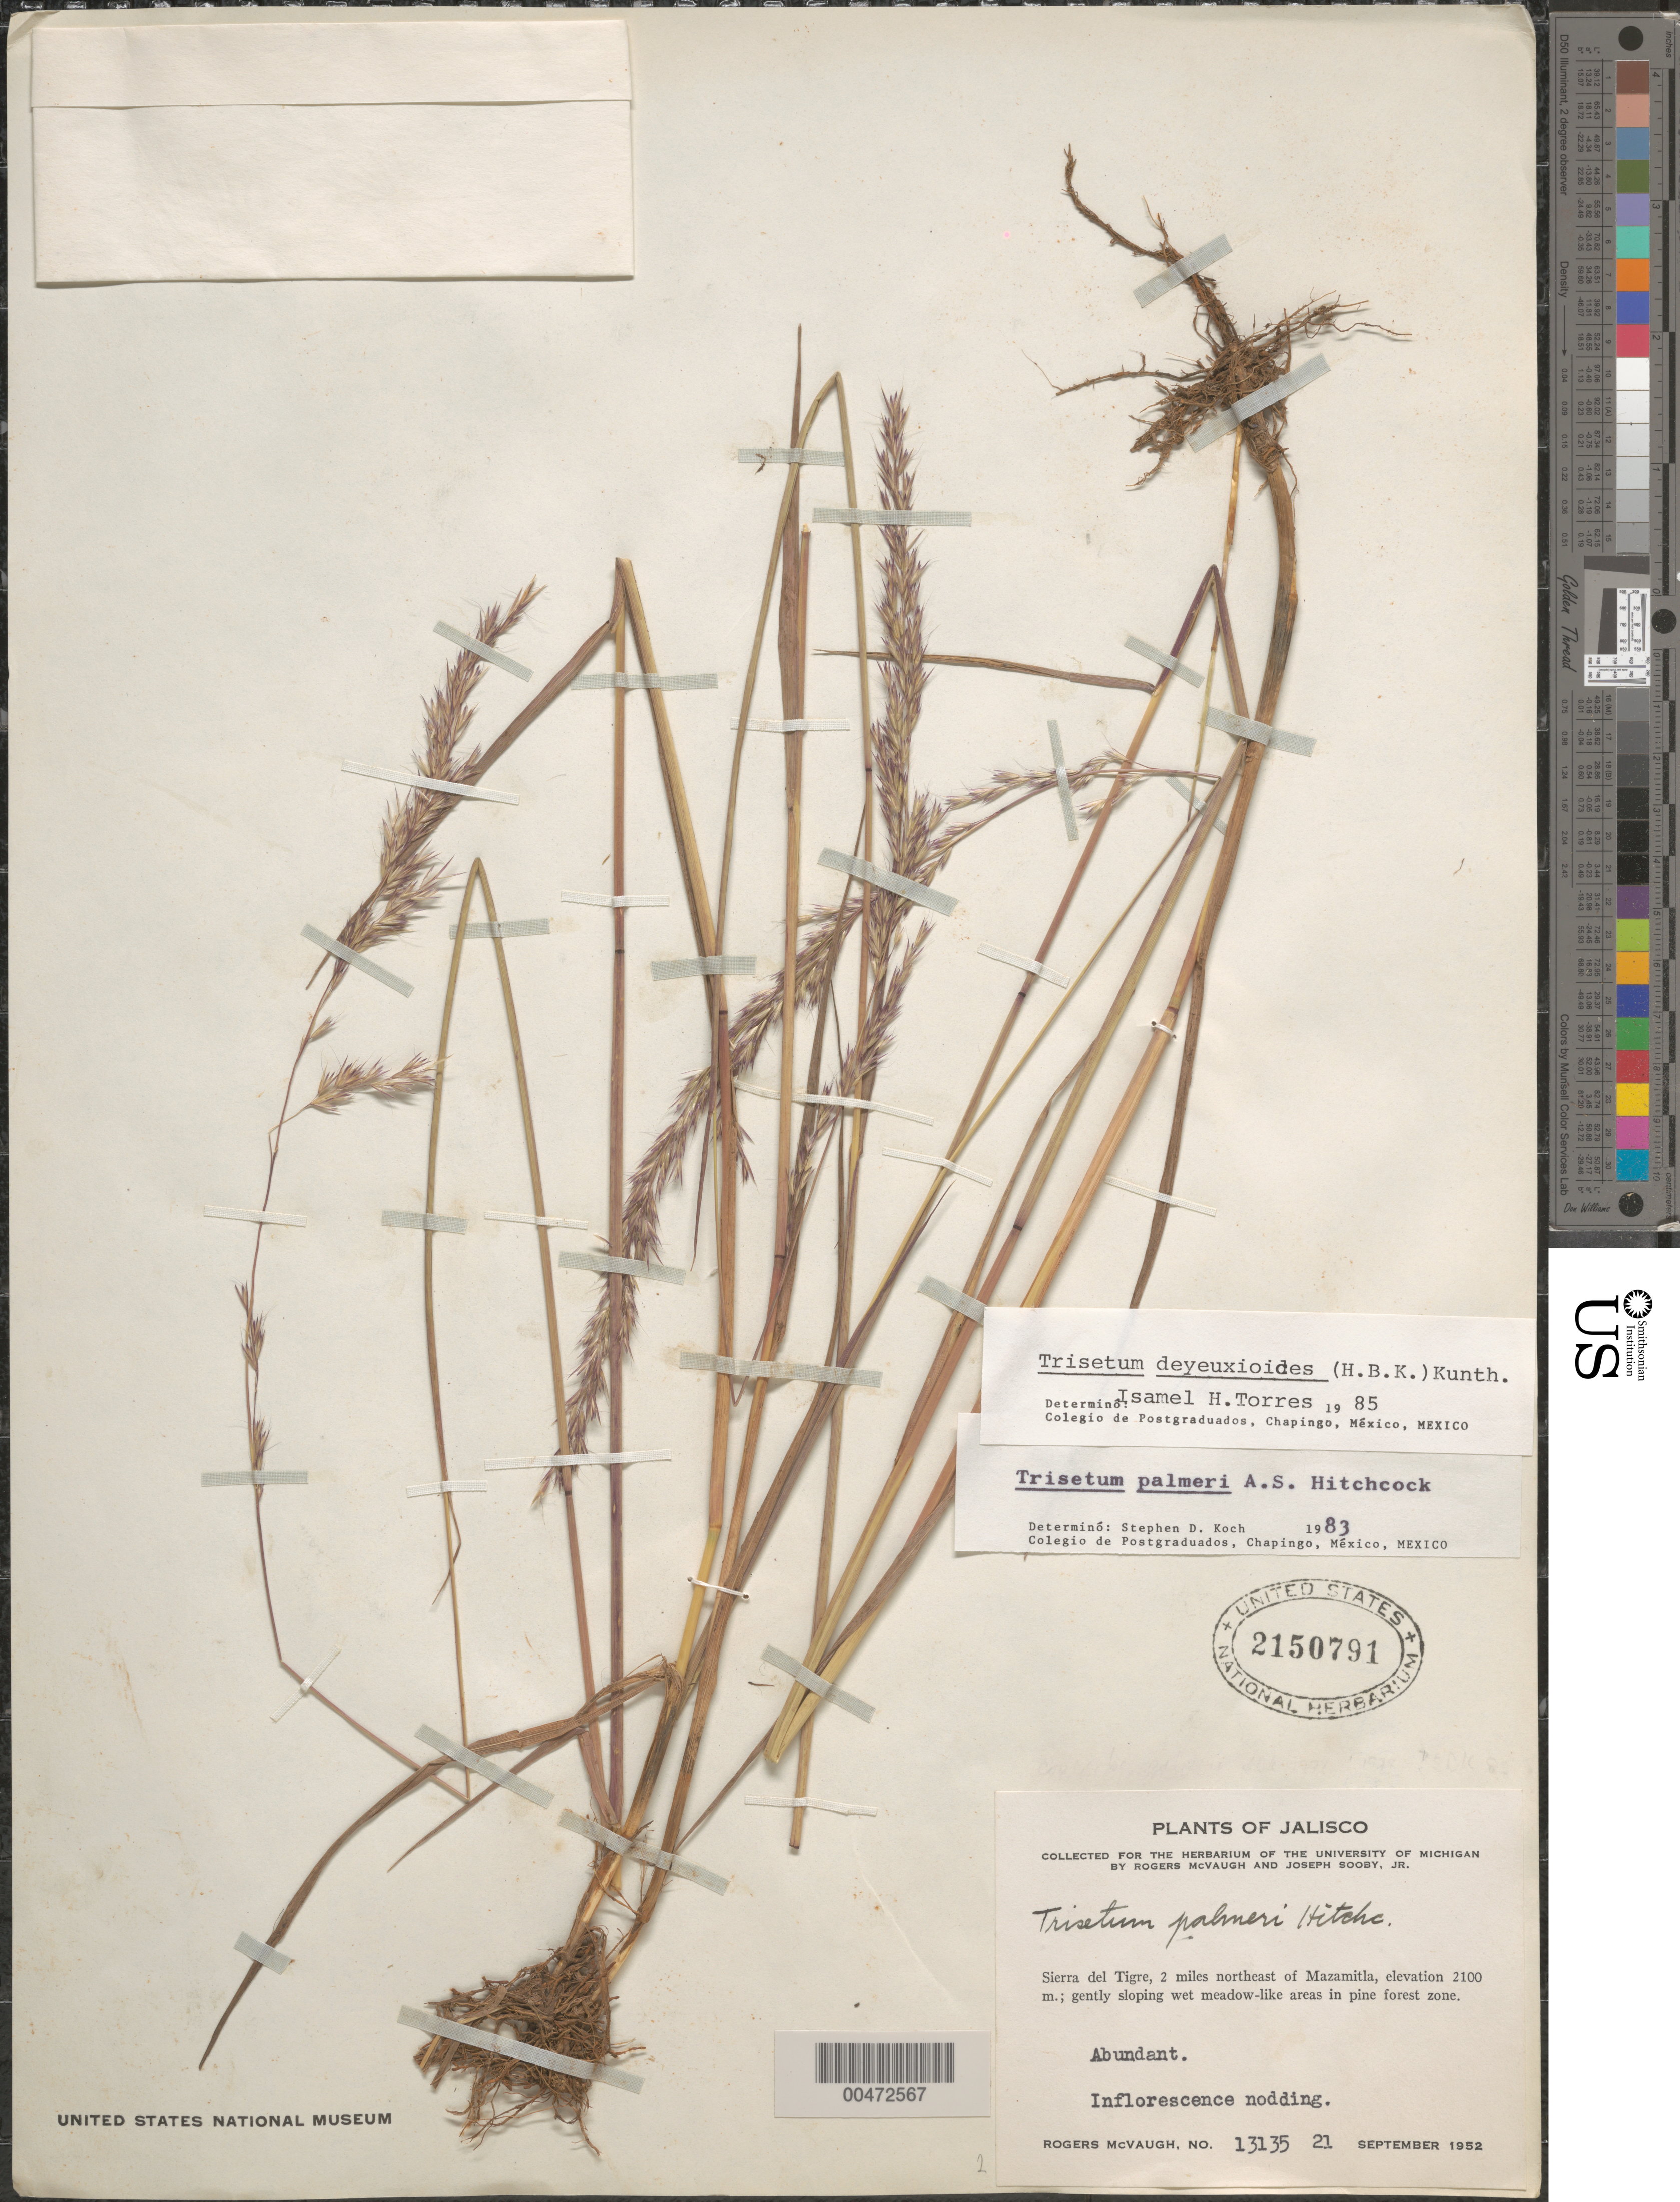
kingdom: Plantae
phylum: Tracheophyta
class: Liliopsida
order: Poales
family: Poaceae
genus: Trisetum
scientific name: Trisetum deyeuxioides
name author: (Kunth) Kunth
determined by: Torres, I. H.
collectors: R. McVaugh & J. Sooby Jr.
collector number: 13135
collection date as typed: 21 Sep 1952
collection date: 1952-09-21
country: Mexico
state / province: Jalisco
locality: Sierra del Tigre, 2 mi NE of Mazamitla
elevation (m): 2100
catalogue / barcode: US 2150791